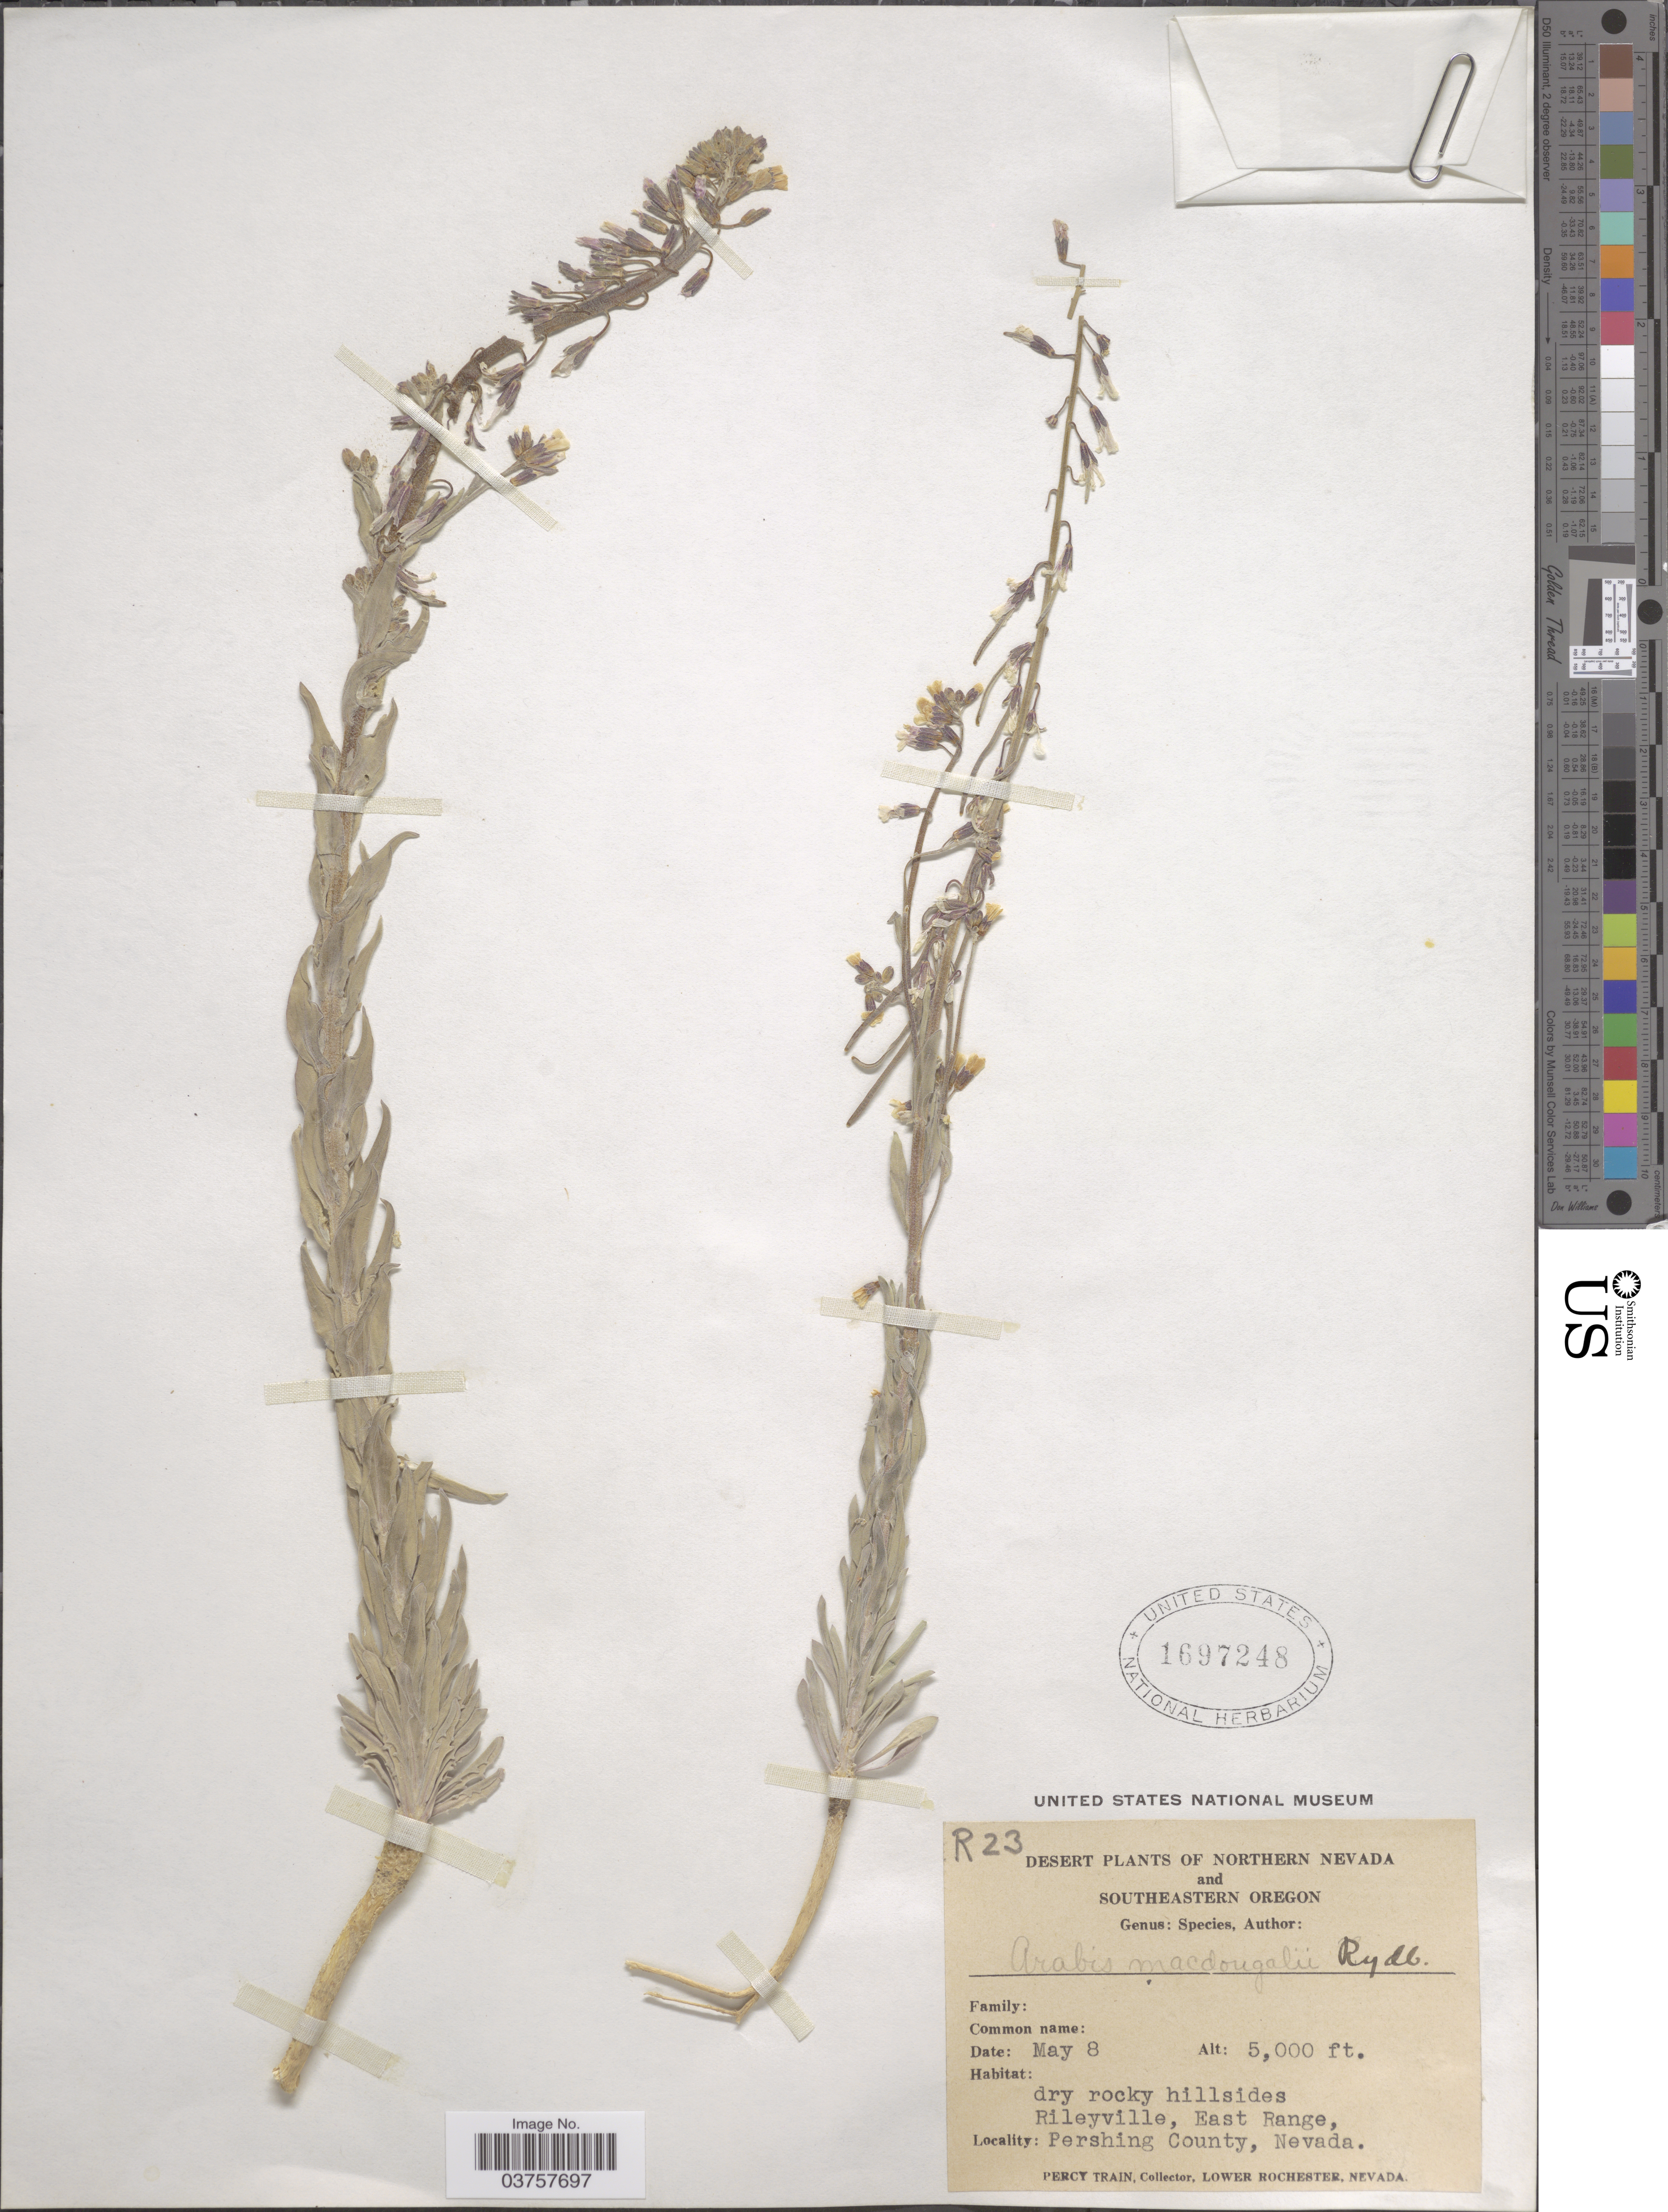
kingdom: Plantae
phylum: Tracheophyta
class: Magnoliopsida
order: Brassicales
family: Brassicaceae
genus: Arabis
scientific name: Arabis holboellii var. retrofracta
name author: Rydb.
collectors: P. Train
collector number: R23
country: United States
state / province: Nevada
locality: Northern Nevada. Rileyville, East Range, Pershing County.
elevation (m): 1524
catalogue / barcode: US 1697248